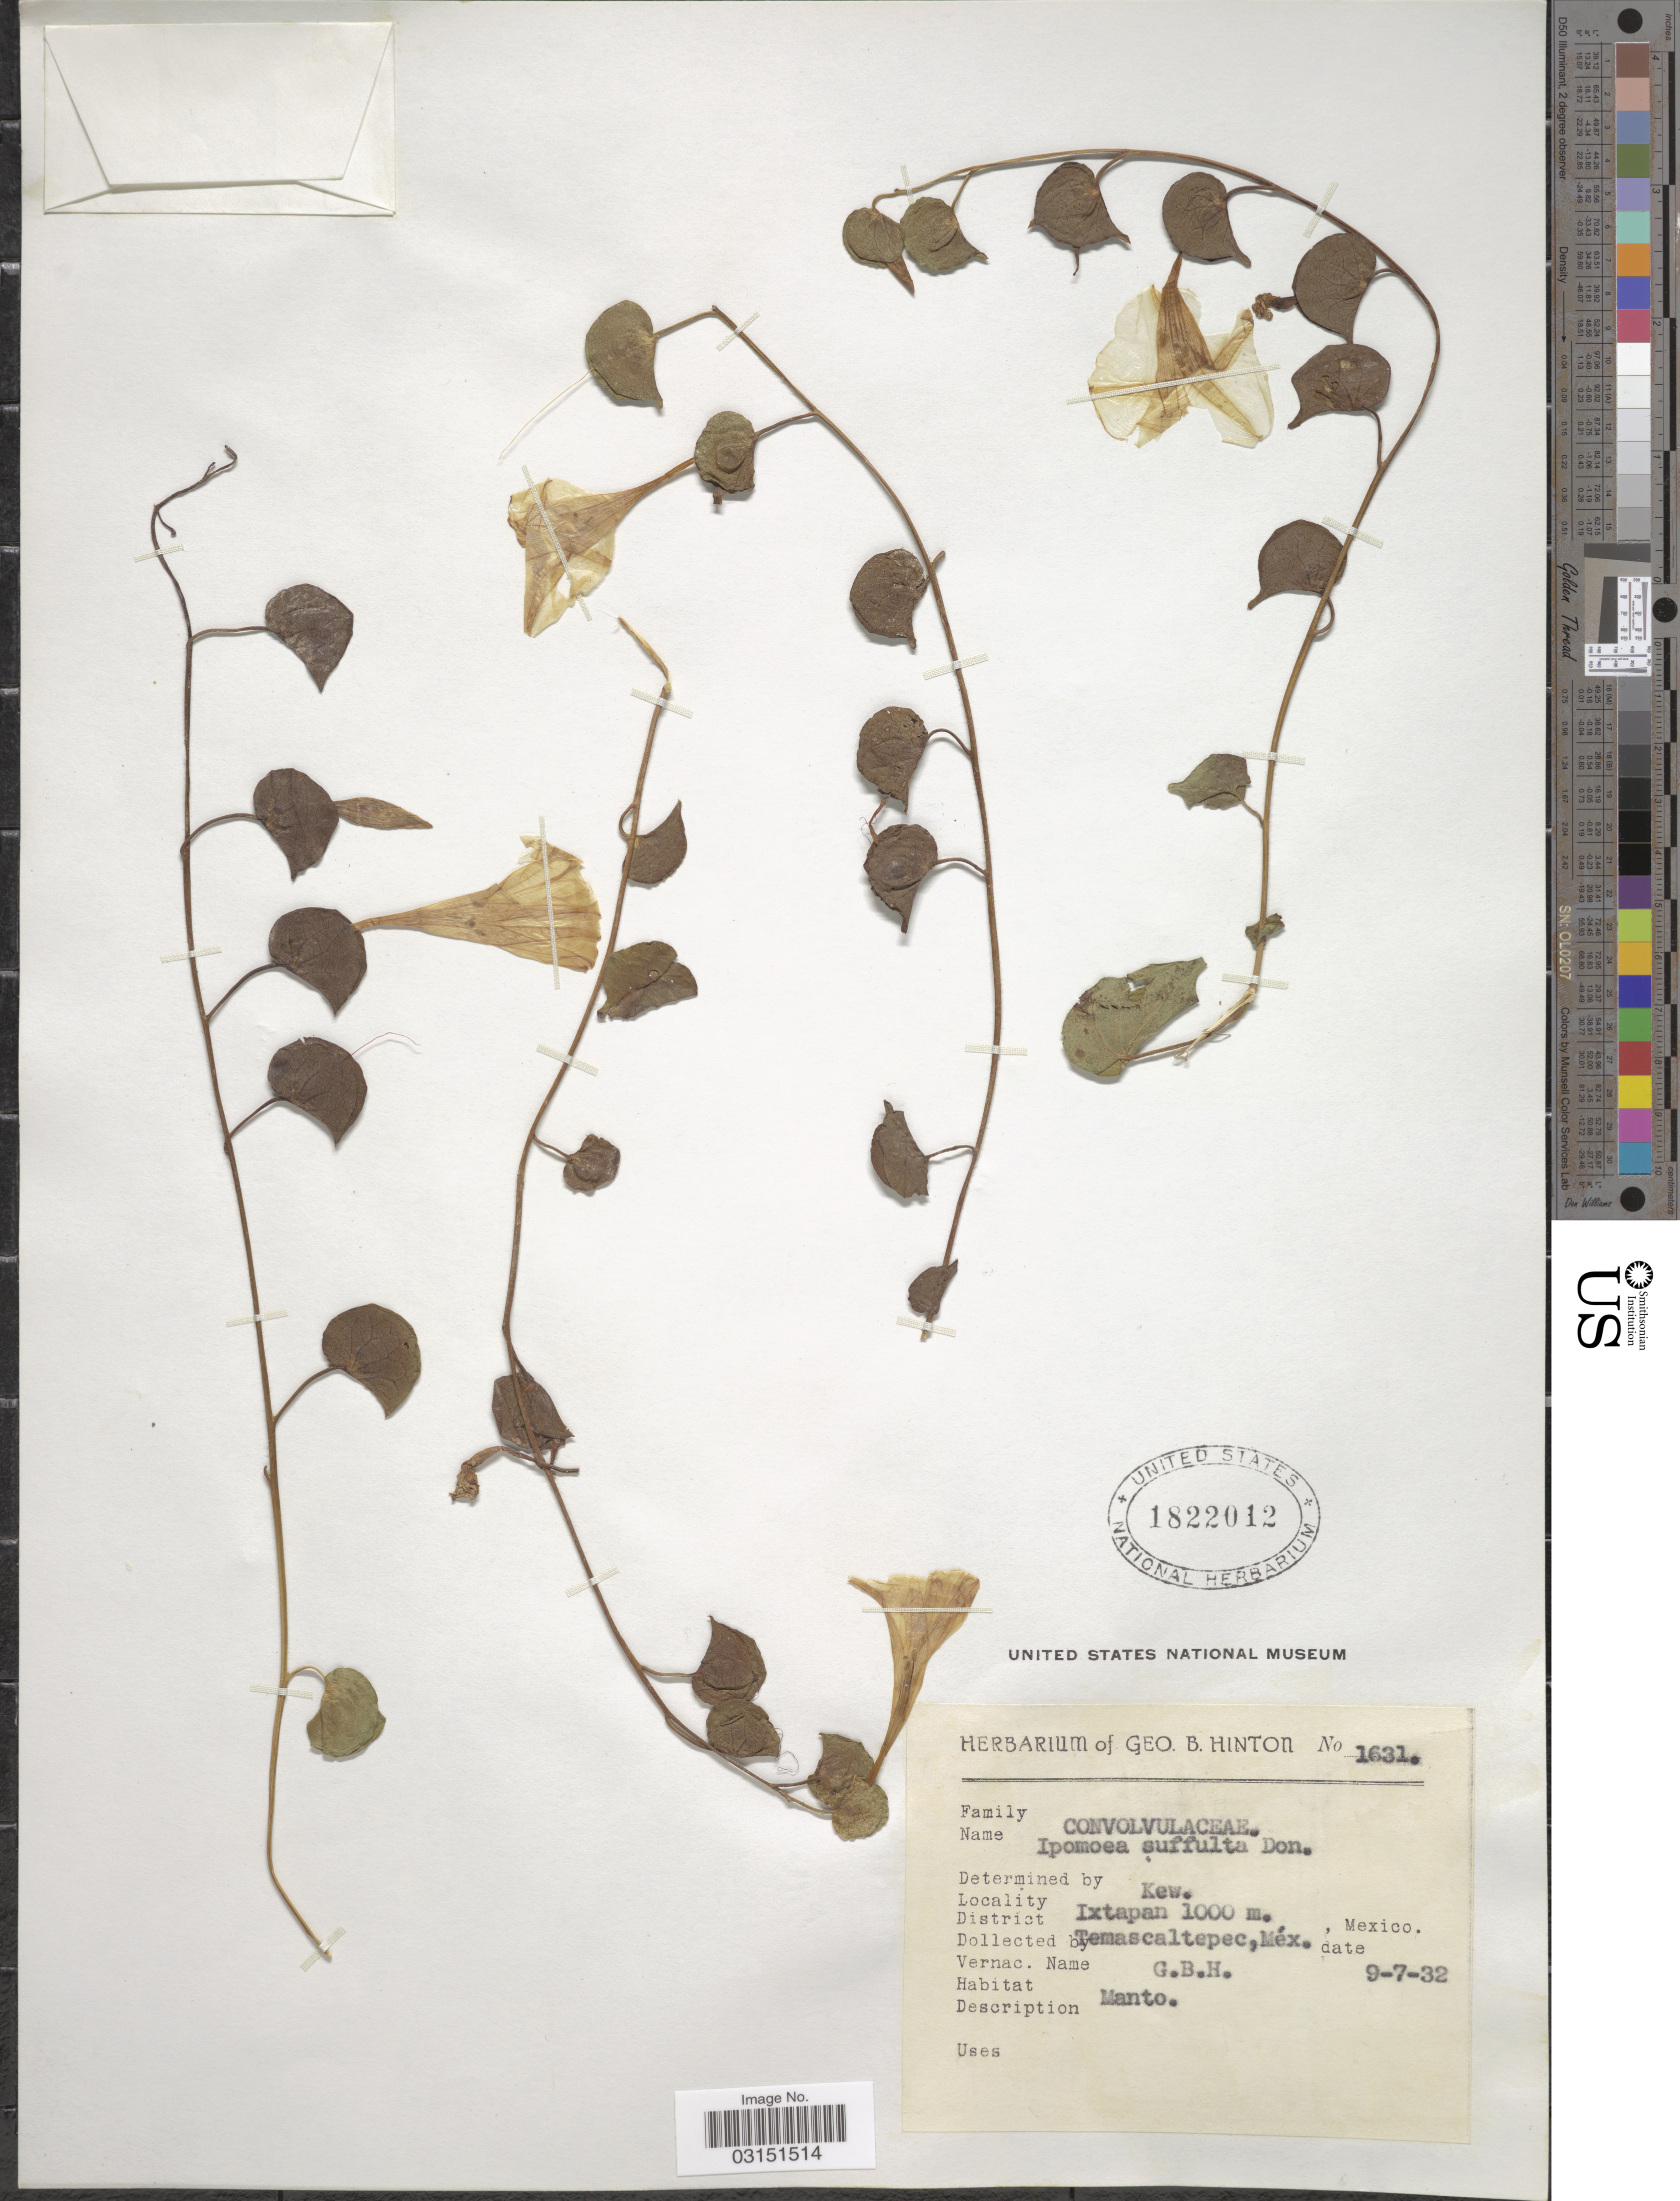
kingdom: Plantae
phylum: Tracheophyta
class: Magnoliopsida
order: Solanales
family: Convolvulaceae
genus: Ipomoea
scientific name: Ipomoea suffulta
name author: (Kunth) G. Don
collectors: G. B. Hinton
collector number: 1631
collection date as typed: Transcribed d/m/y: 9/7/32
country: Mexico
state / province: México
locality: Ixtapan. District Temascaltepec.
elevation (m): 1000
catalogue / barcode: US 1822012